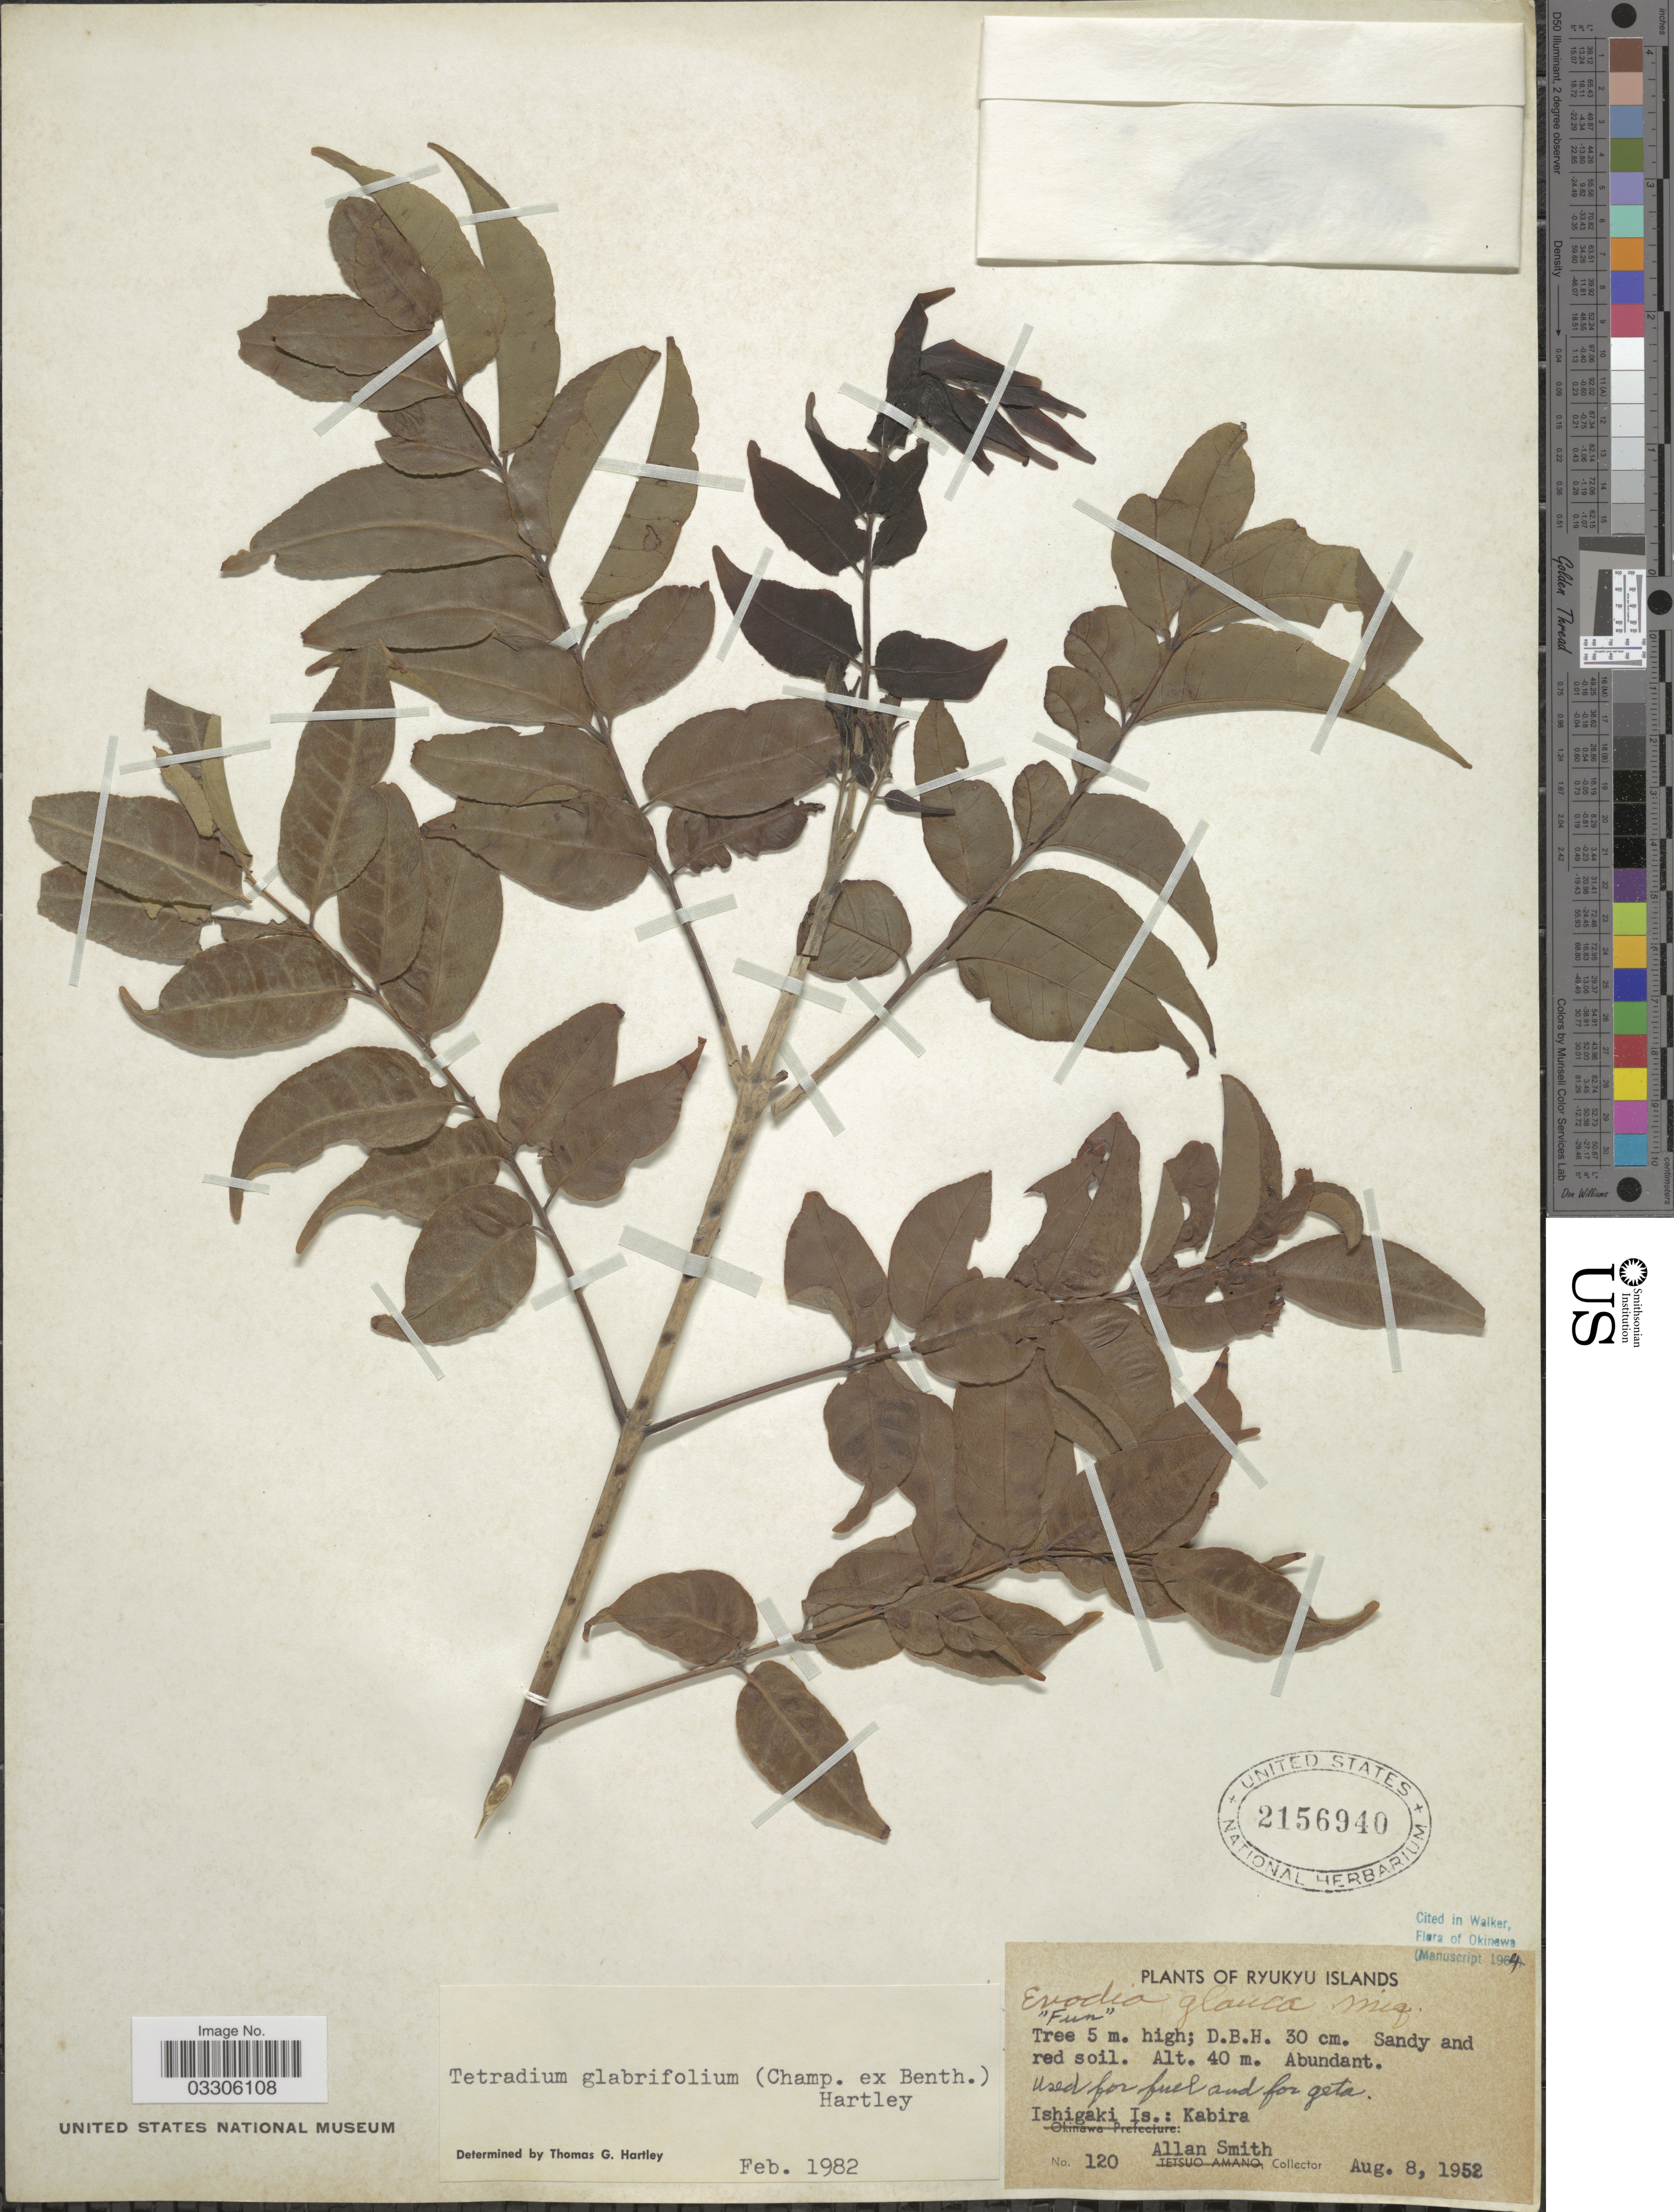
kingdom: Plantae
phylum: Tracheophyta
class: Magnoliopsida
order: Sapindales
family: Rutaceae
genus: Tetradium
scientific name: Tetradium glabrifolium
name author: (Champ. ex Benth.) T.G. Hartley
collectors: A. Smith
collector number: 120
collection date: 1952-08-08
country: Japan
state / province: Okinawa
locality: Ryukyu Islands. Ishigaki Is.: Kabira.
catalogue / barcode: US 2156940